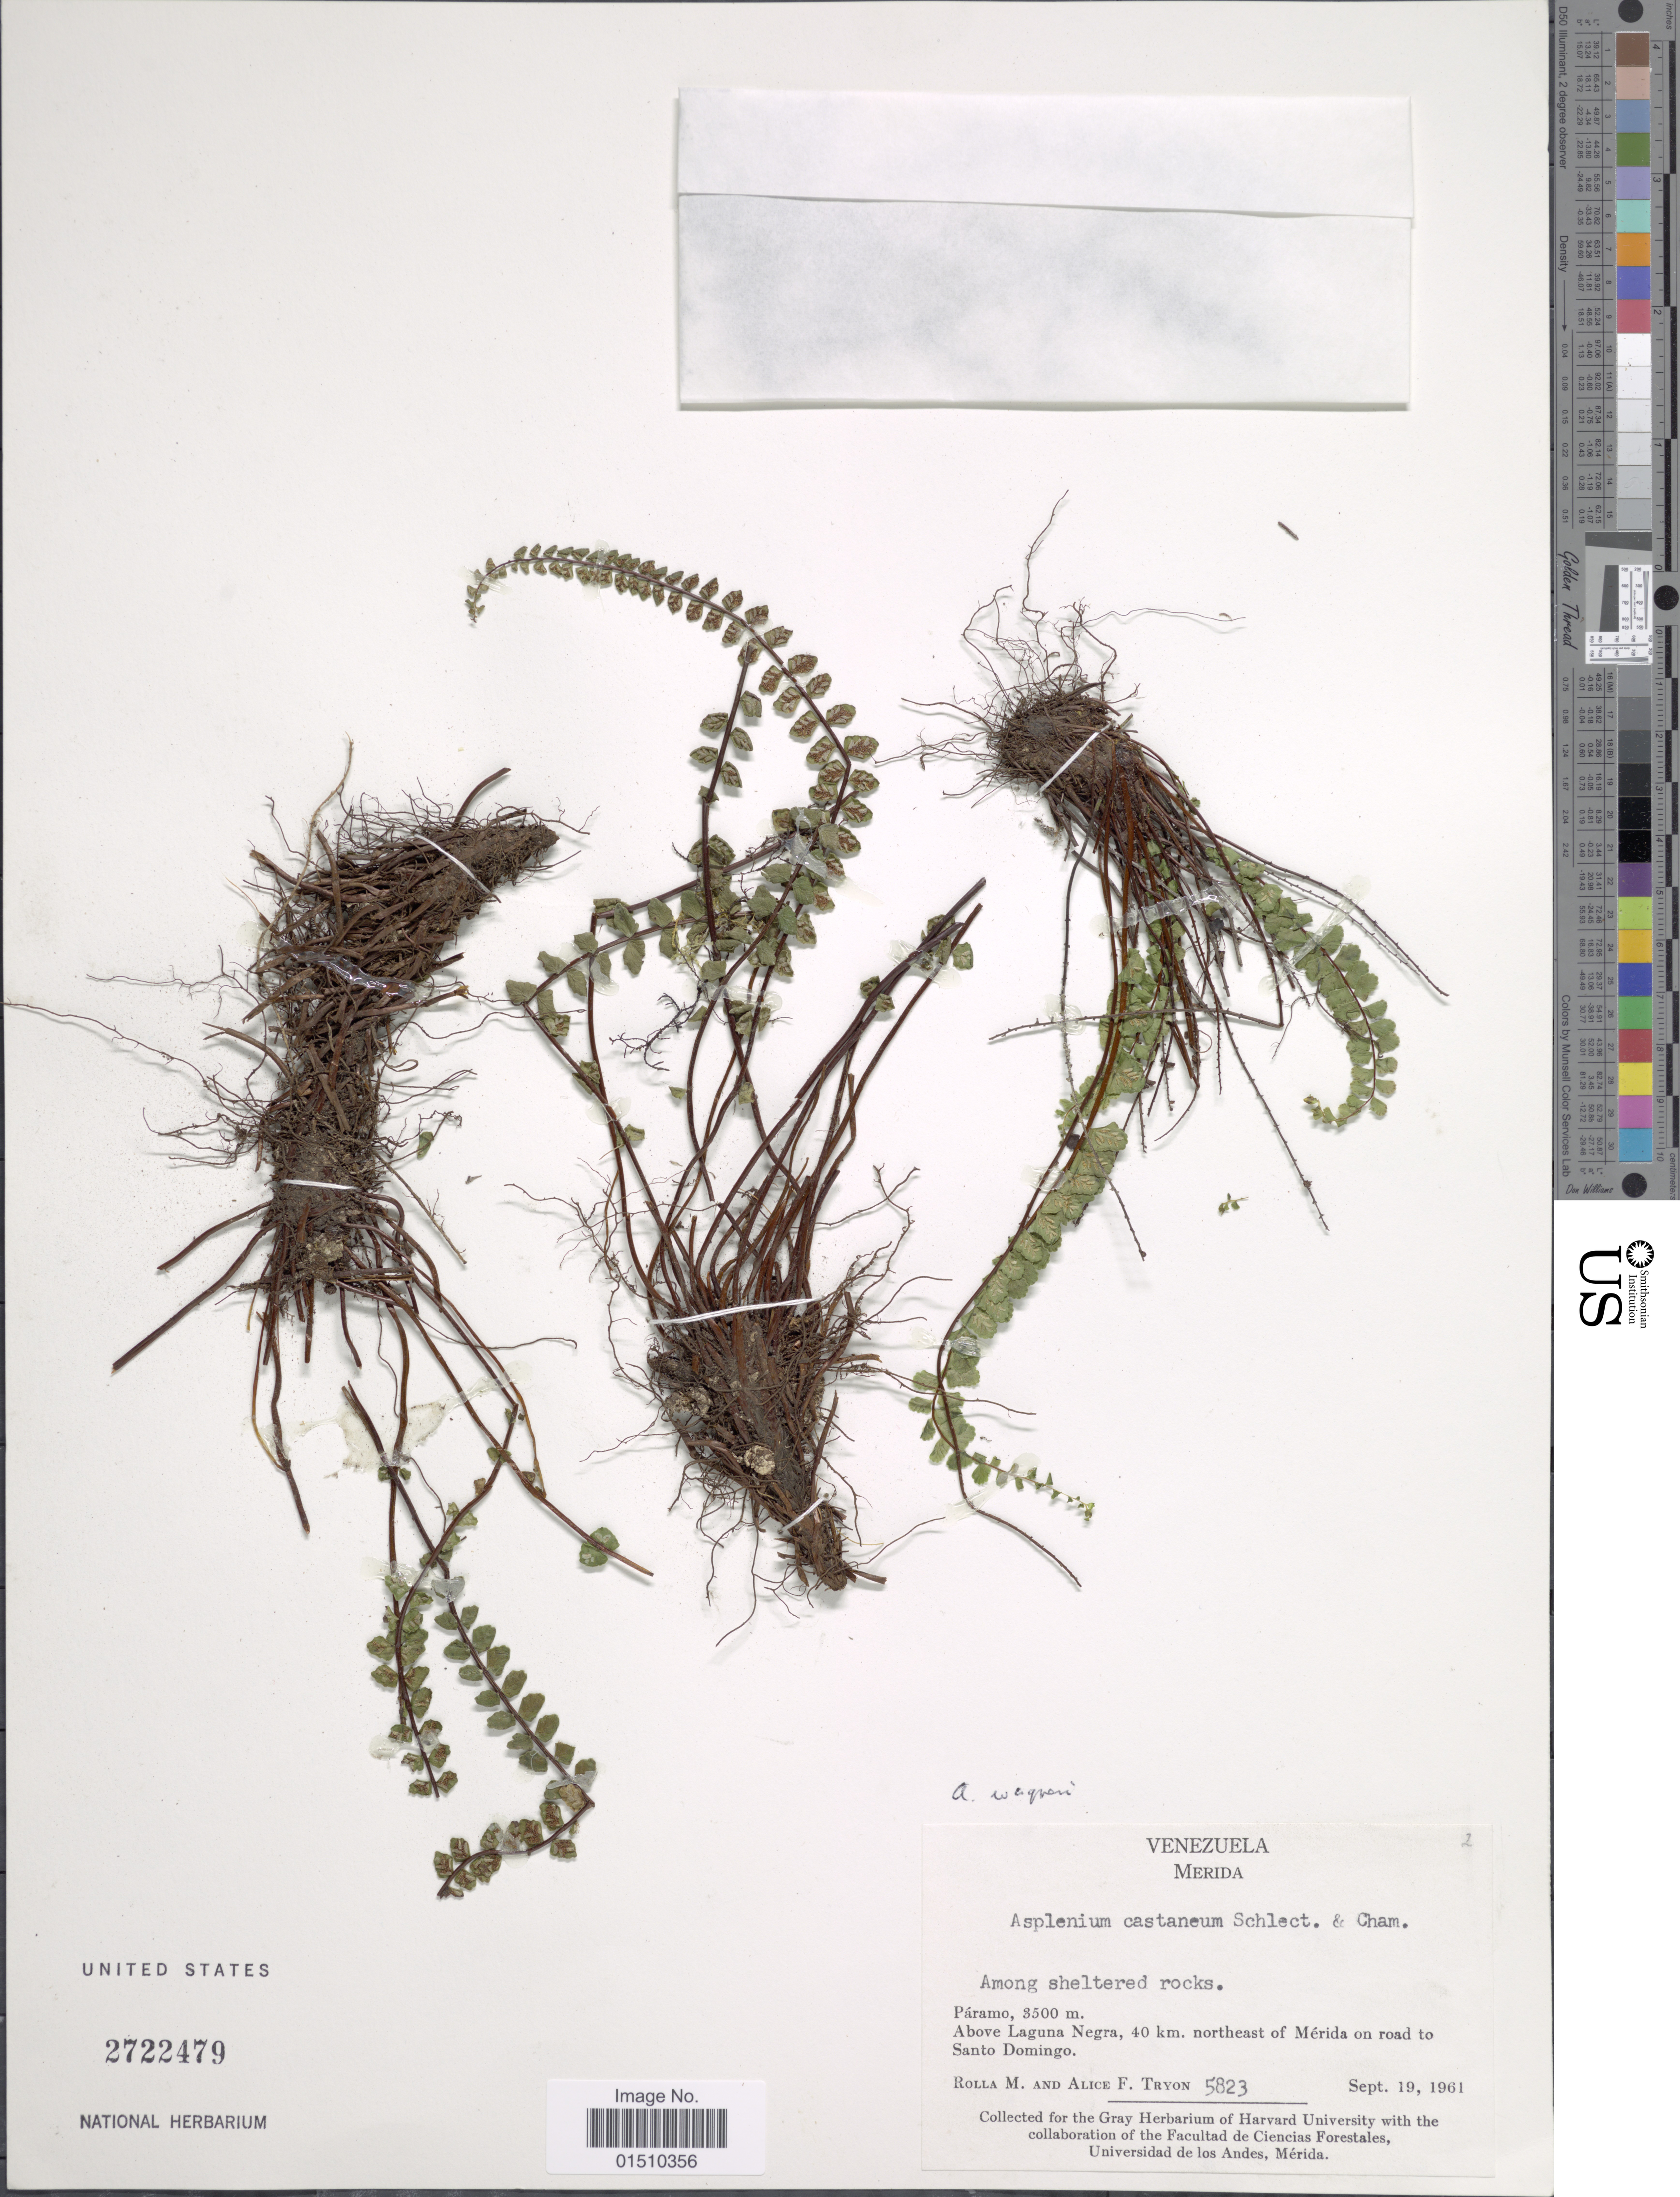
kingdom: Plantae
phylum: Tracheophyta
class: Polypodiopsida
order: Polypodiales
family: Aspleniaceae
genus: Asplenium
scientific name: Asplenium castaneum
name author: Schltdl. & Cham.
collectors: R. M. Tryon & A. F. Tryon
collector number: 5823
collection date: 1961-09-19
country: Venezuela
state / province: Mérida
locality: Venezuela, Paramo, above Laguna Negra, 40 km. northeast of Mérida on road to Santo Domingo.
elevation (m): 3500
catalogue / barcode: US 2722479